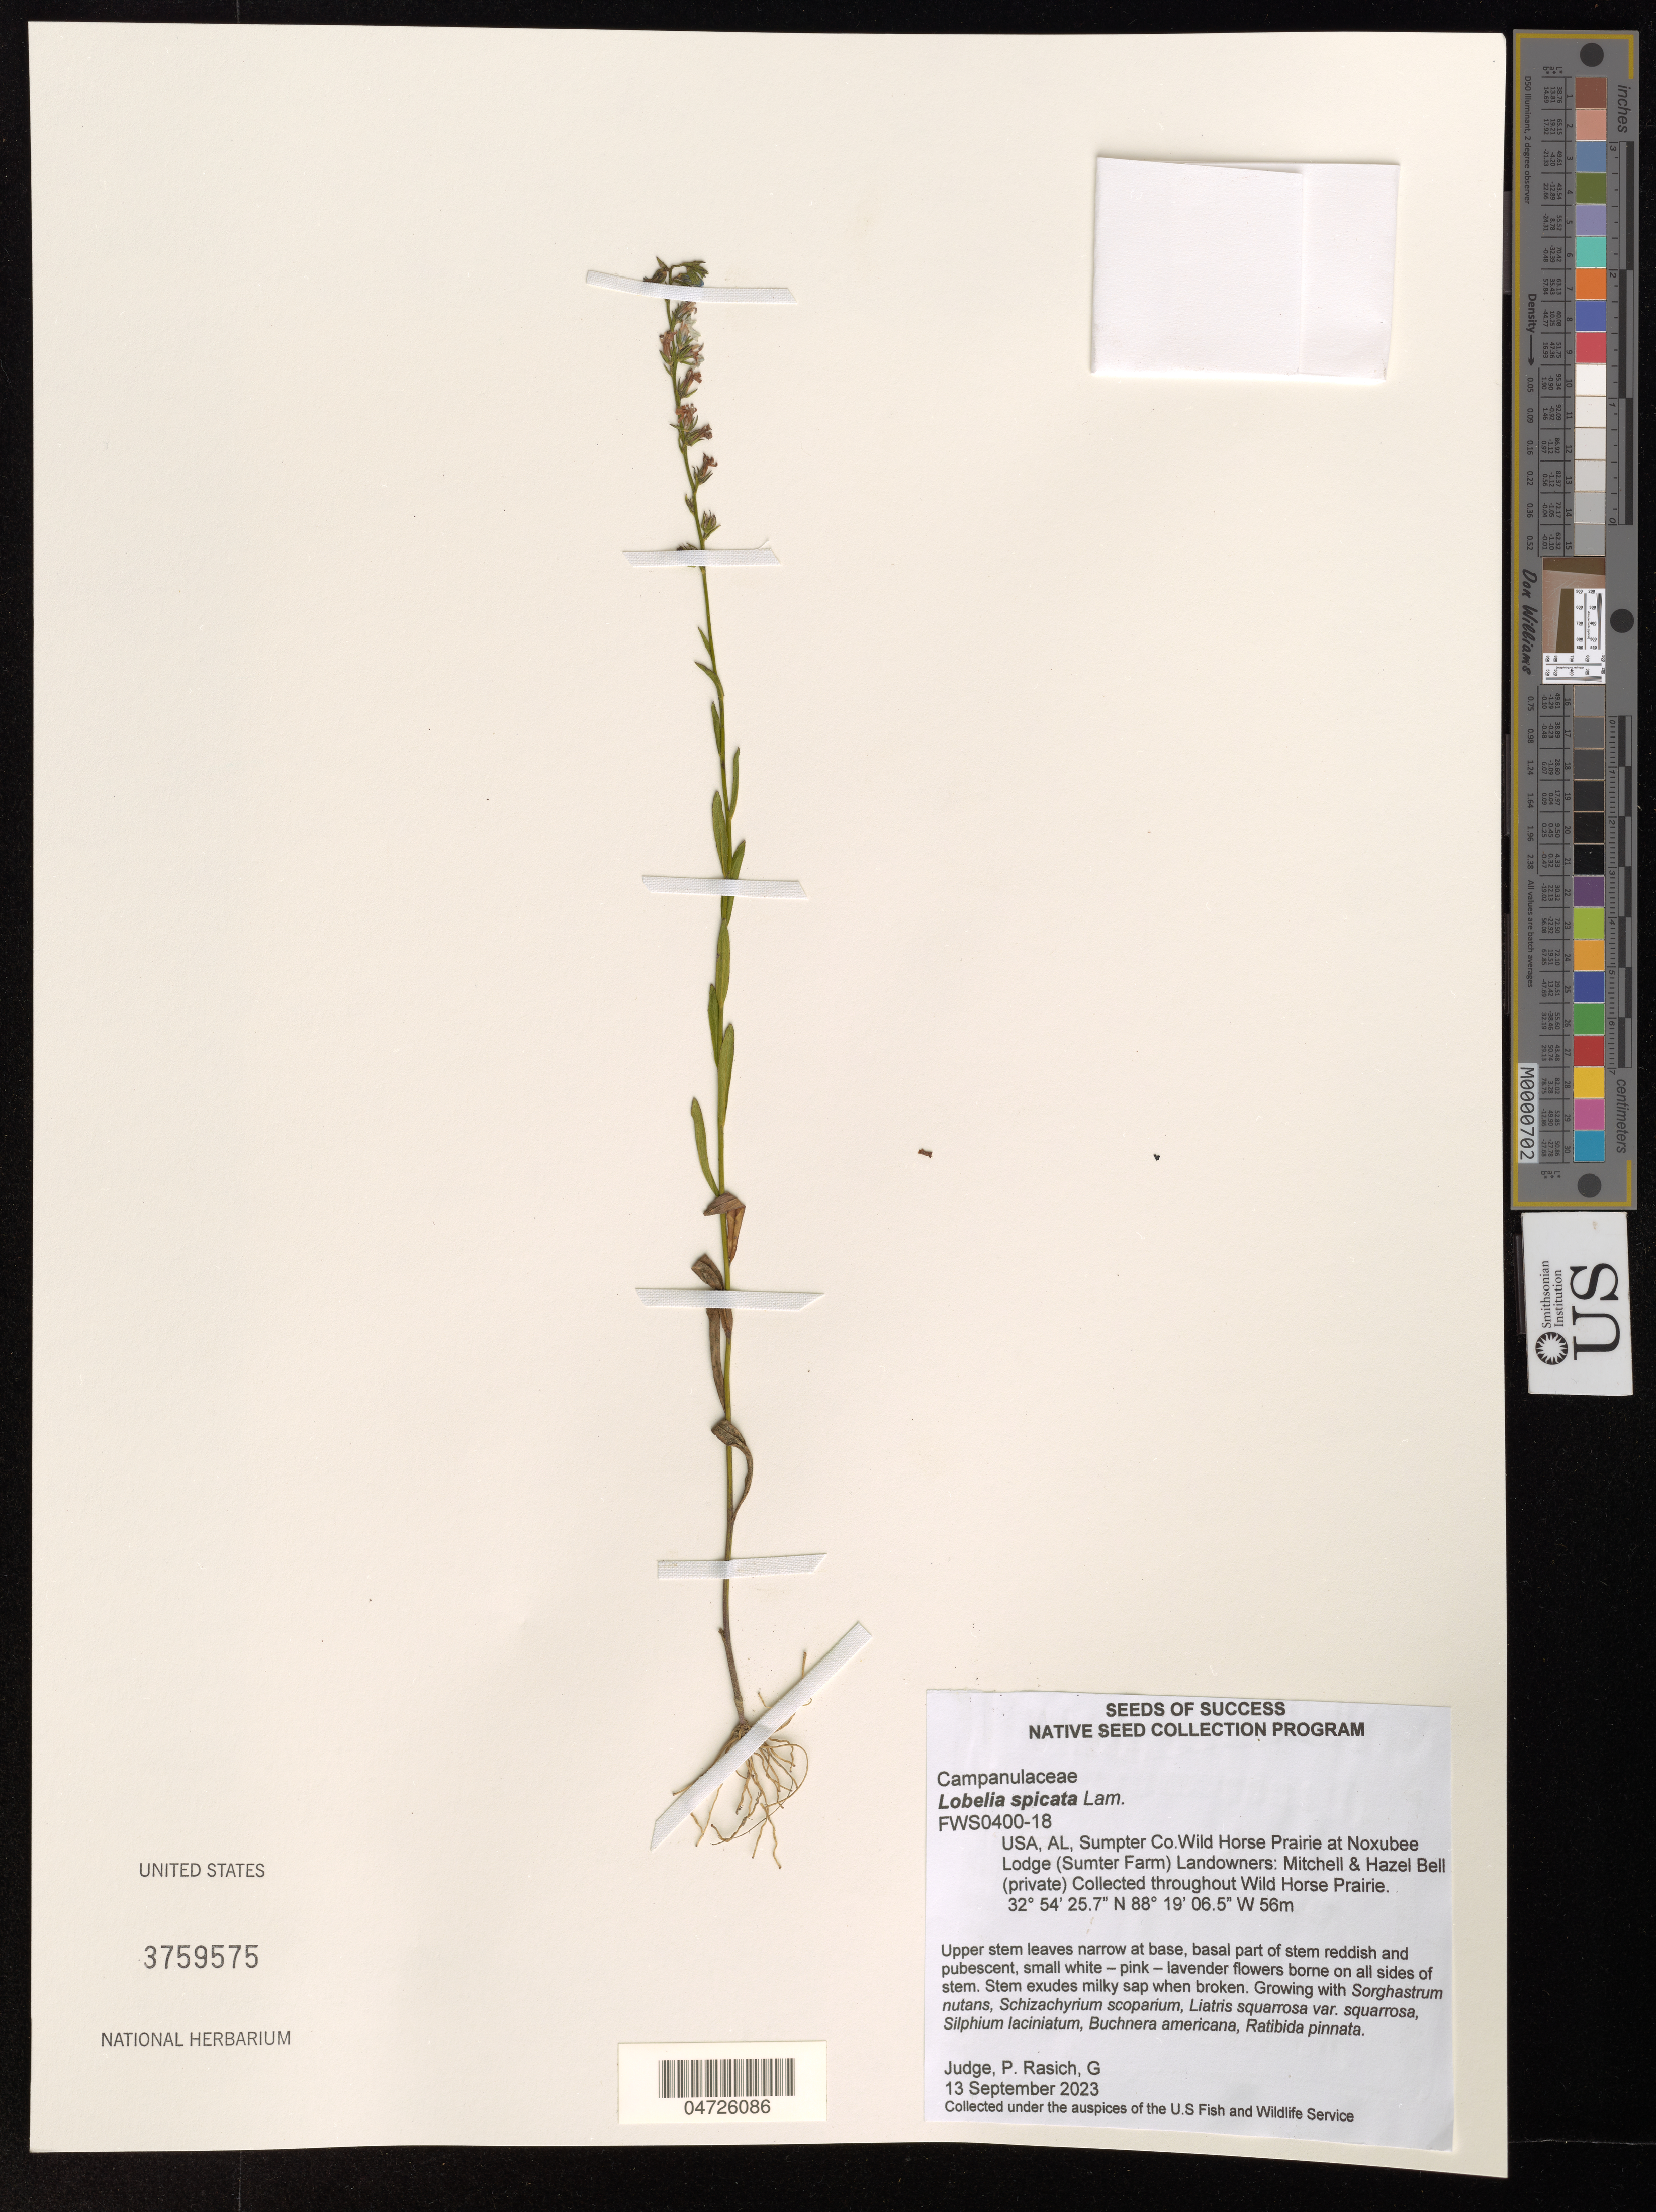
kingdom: Plantae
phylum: Tracheophyta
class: Magnoliopsida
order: Asterales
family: Campanulaceae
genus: Lobelia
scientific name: Lobelia spicata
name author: Lam.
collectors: P. Judge & G. Rasich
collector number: FWS0400-18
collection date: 2023-09-13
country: United States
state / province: Alabama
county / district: Sumter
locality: Sumpter Co. Wild Horse Prairie at Noxubee Lodge (Sumter Farm) Landowners: Mitchell & Hazel Bell (private) Collected throughout Wild Horse Prairie.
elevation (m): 56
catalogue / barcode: US 3759575